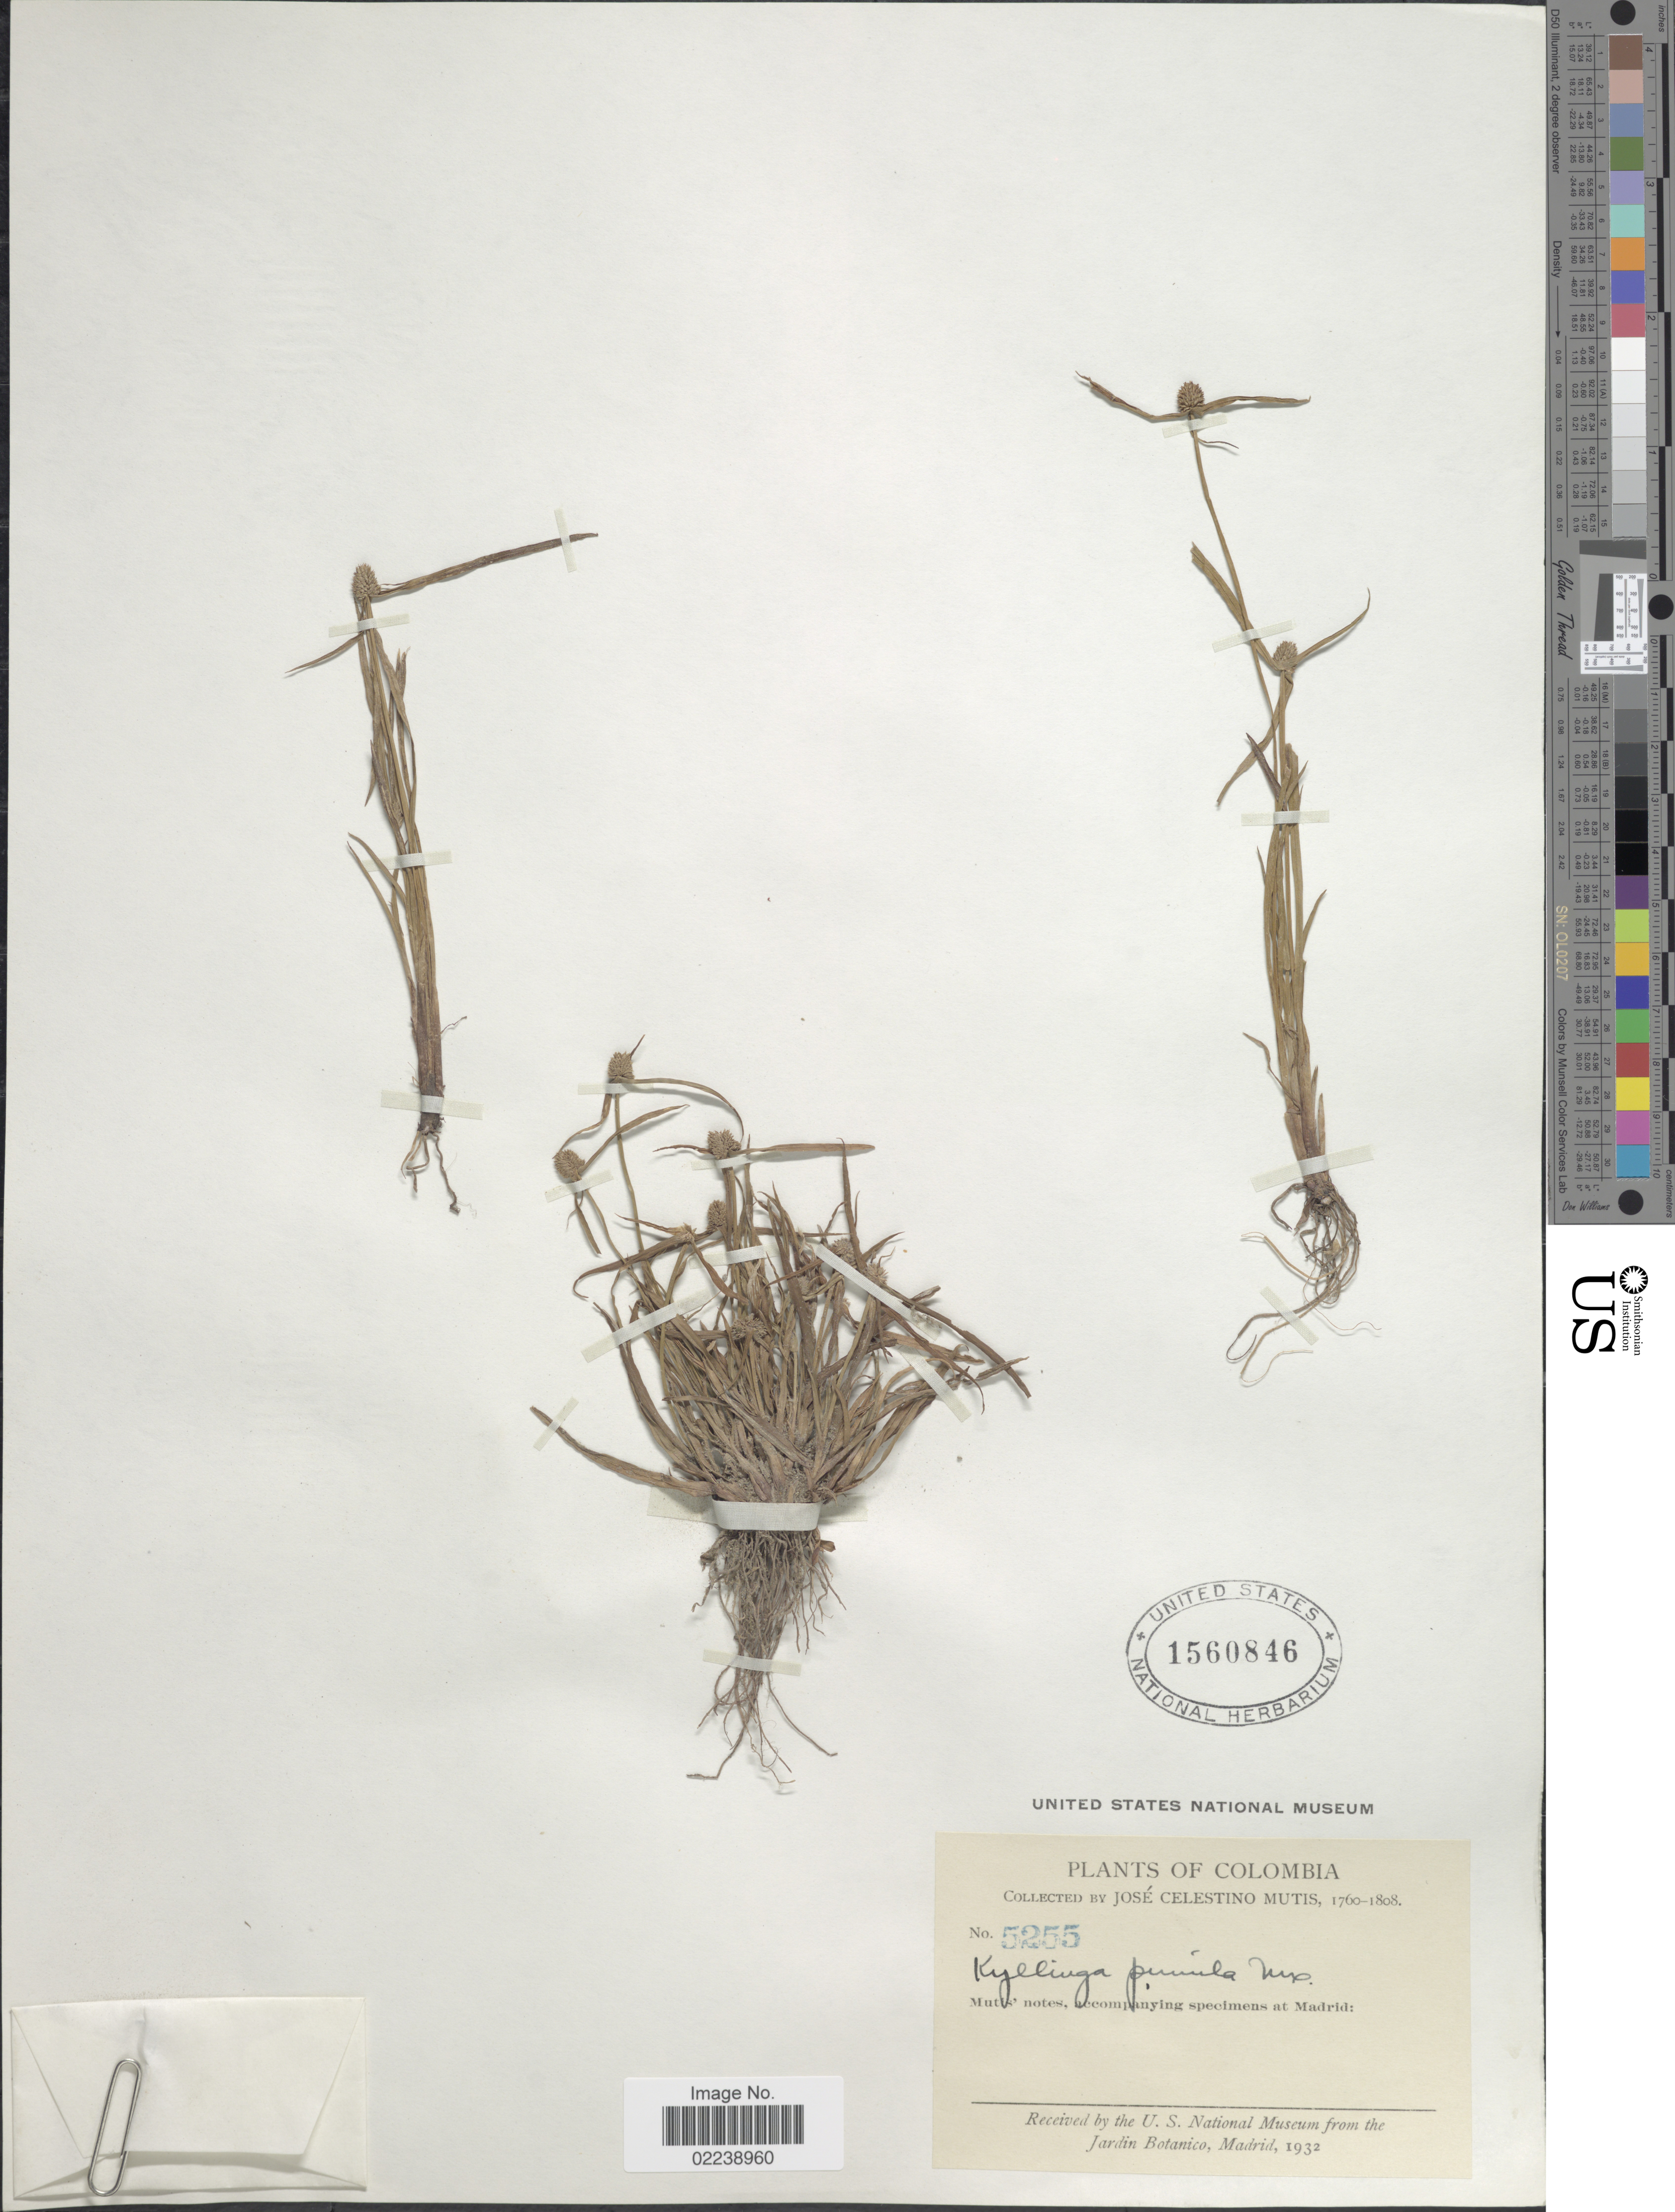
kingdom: Plantae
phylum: Tracheophyta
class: Liliopsida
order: Poales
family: Cyperaceae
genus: Cyperus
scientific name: Cyperus hortensis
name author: (Salzm. ex Steud.) Dorr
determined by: Strong, M. T., (US), Smithsonian Institution - National Museum of Natural History (UNITED STATES)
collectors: J. C. B. Mutis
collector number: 5255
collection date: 1760/1808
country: Colombia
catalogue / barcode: US 1560846